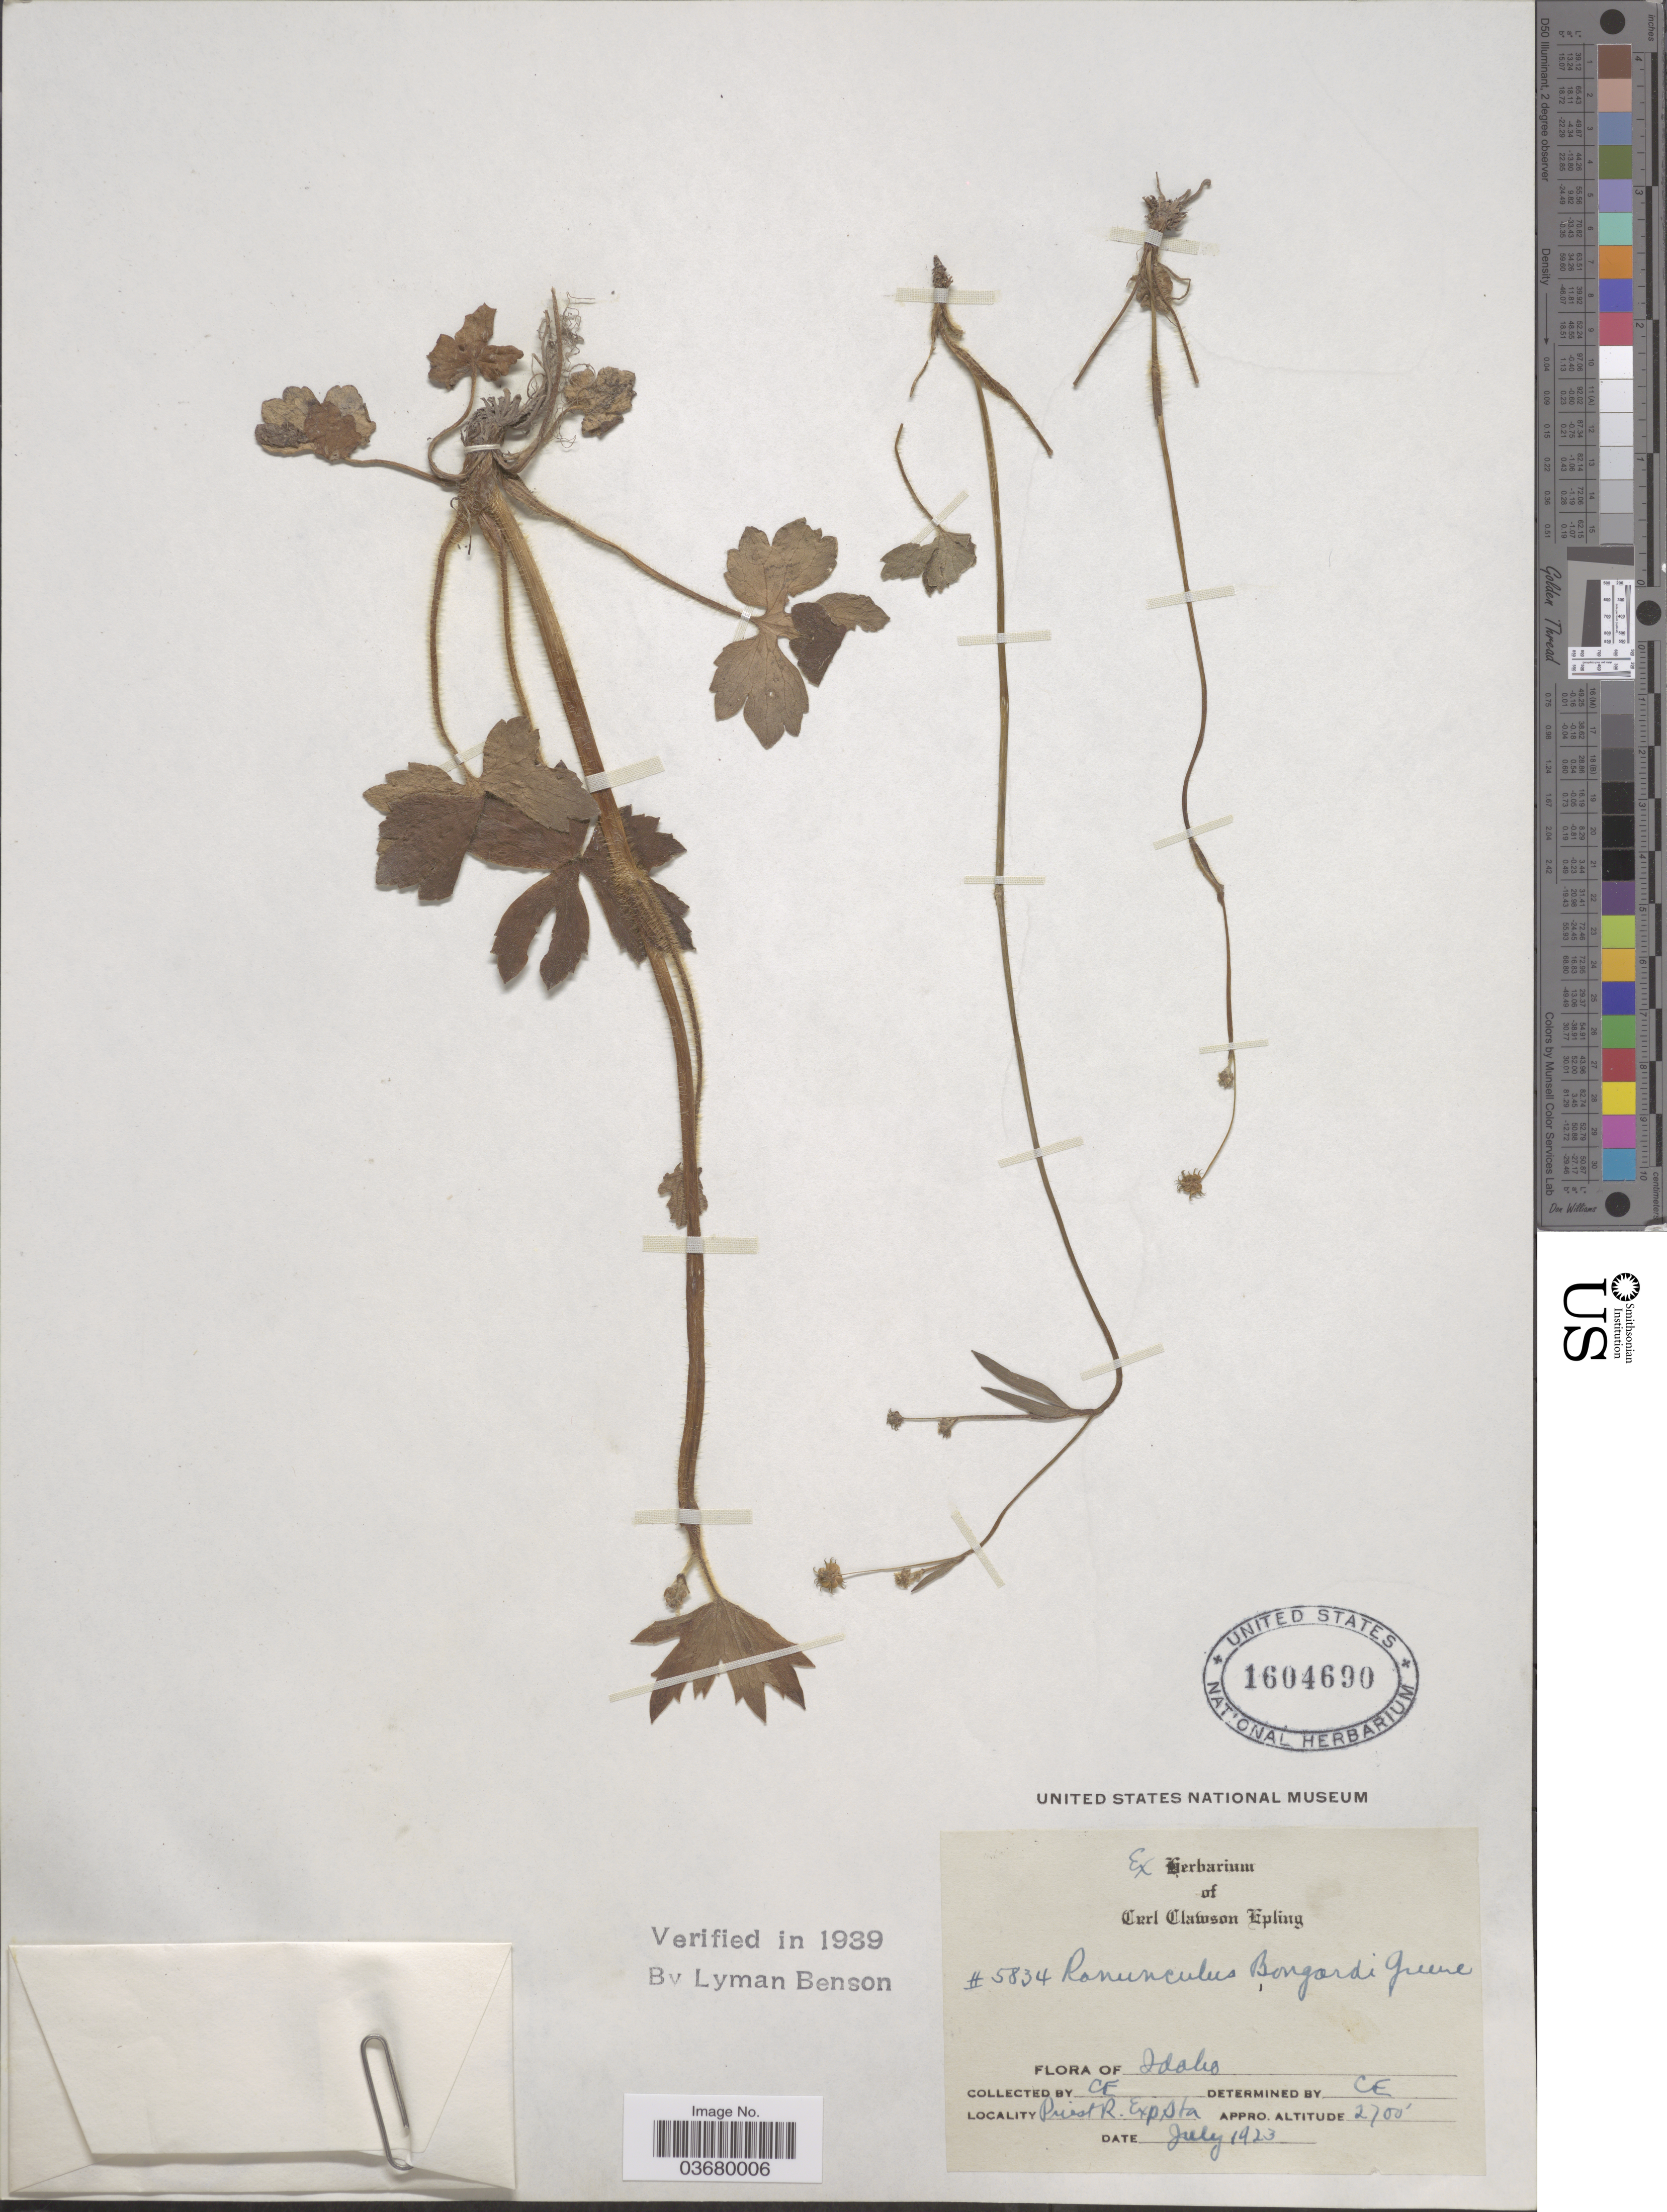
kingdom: Plantae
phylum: Tracheophyta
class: Magnoliopsida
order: Ranunculales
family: Ranunculaceae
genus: Ranunculus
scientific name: Ranunculus bongardii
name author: Greene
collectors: C. C. Epling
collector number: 5834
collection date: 1923-07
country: United States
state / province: Idaho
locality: Priest R. Exp Sta.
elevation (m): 823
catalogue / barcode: US 1604690